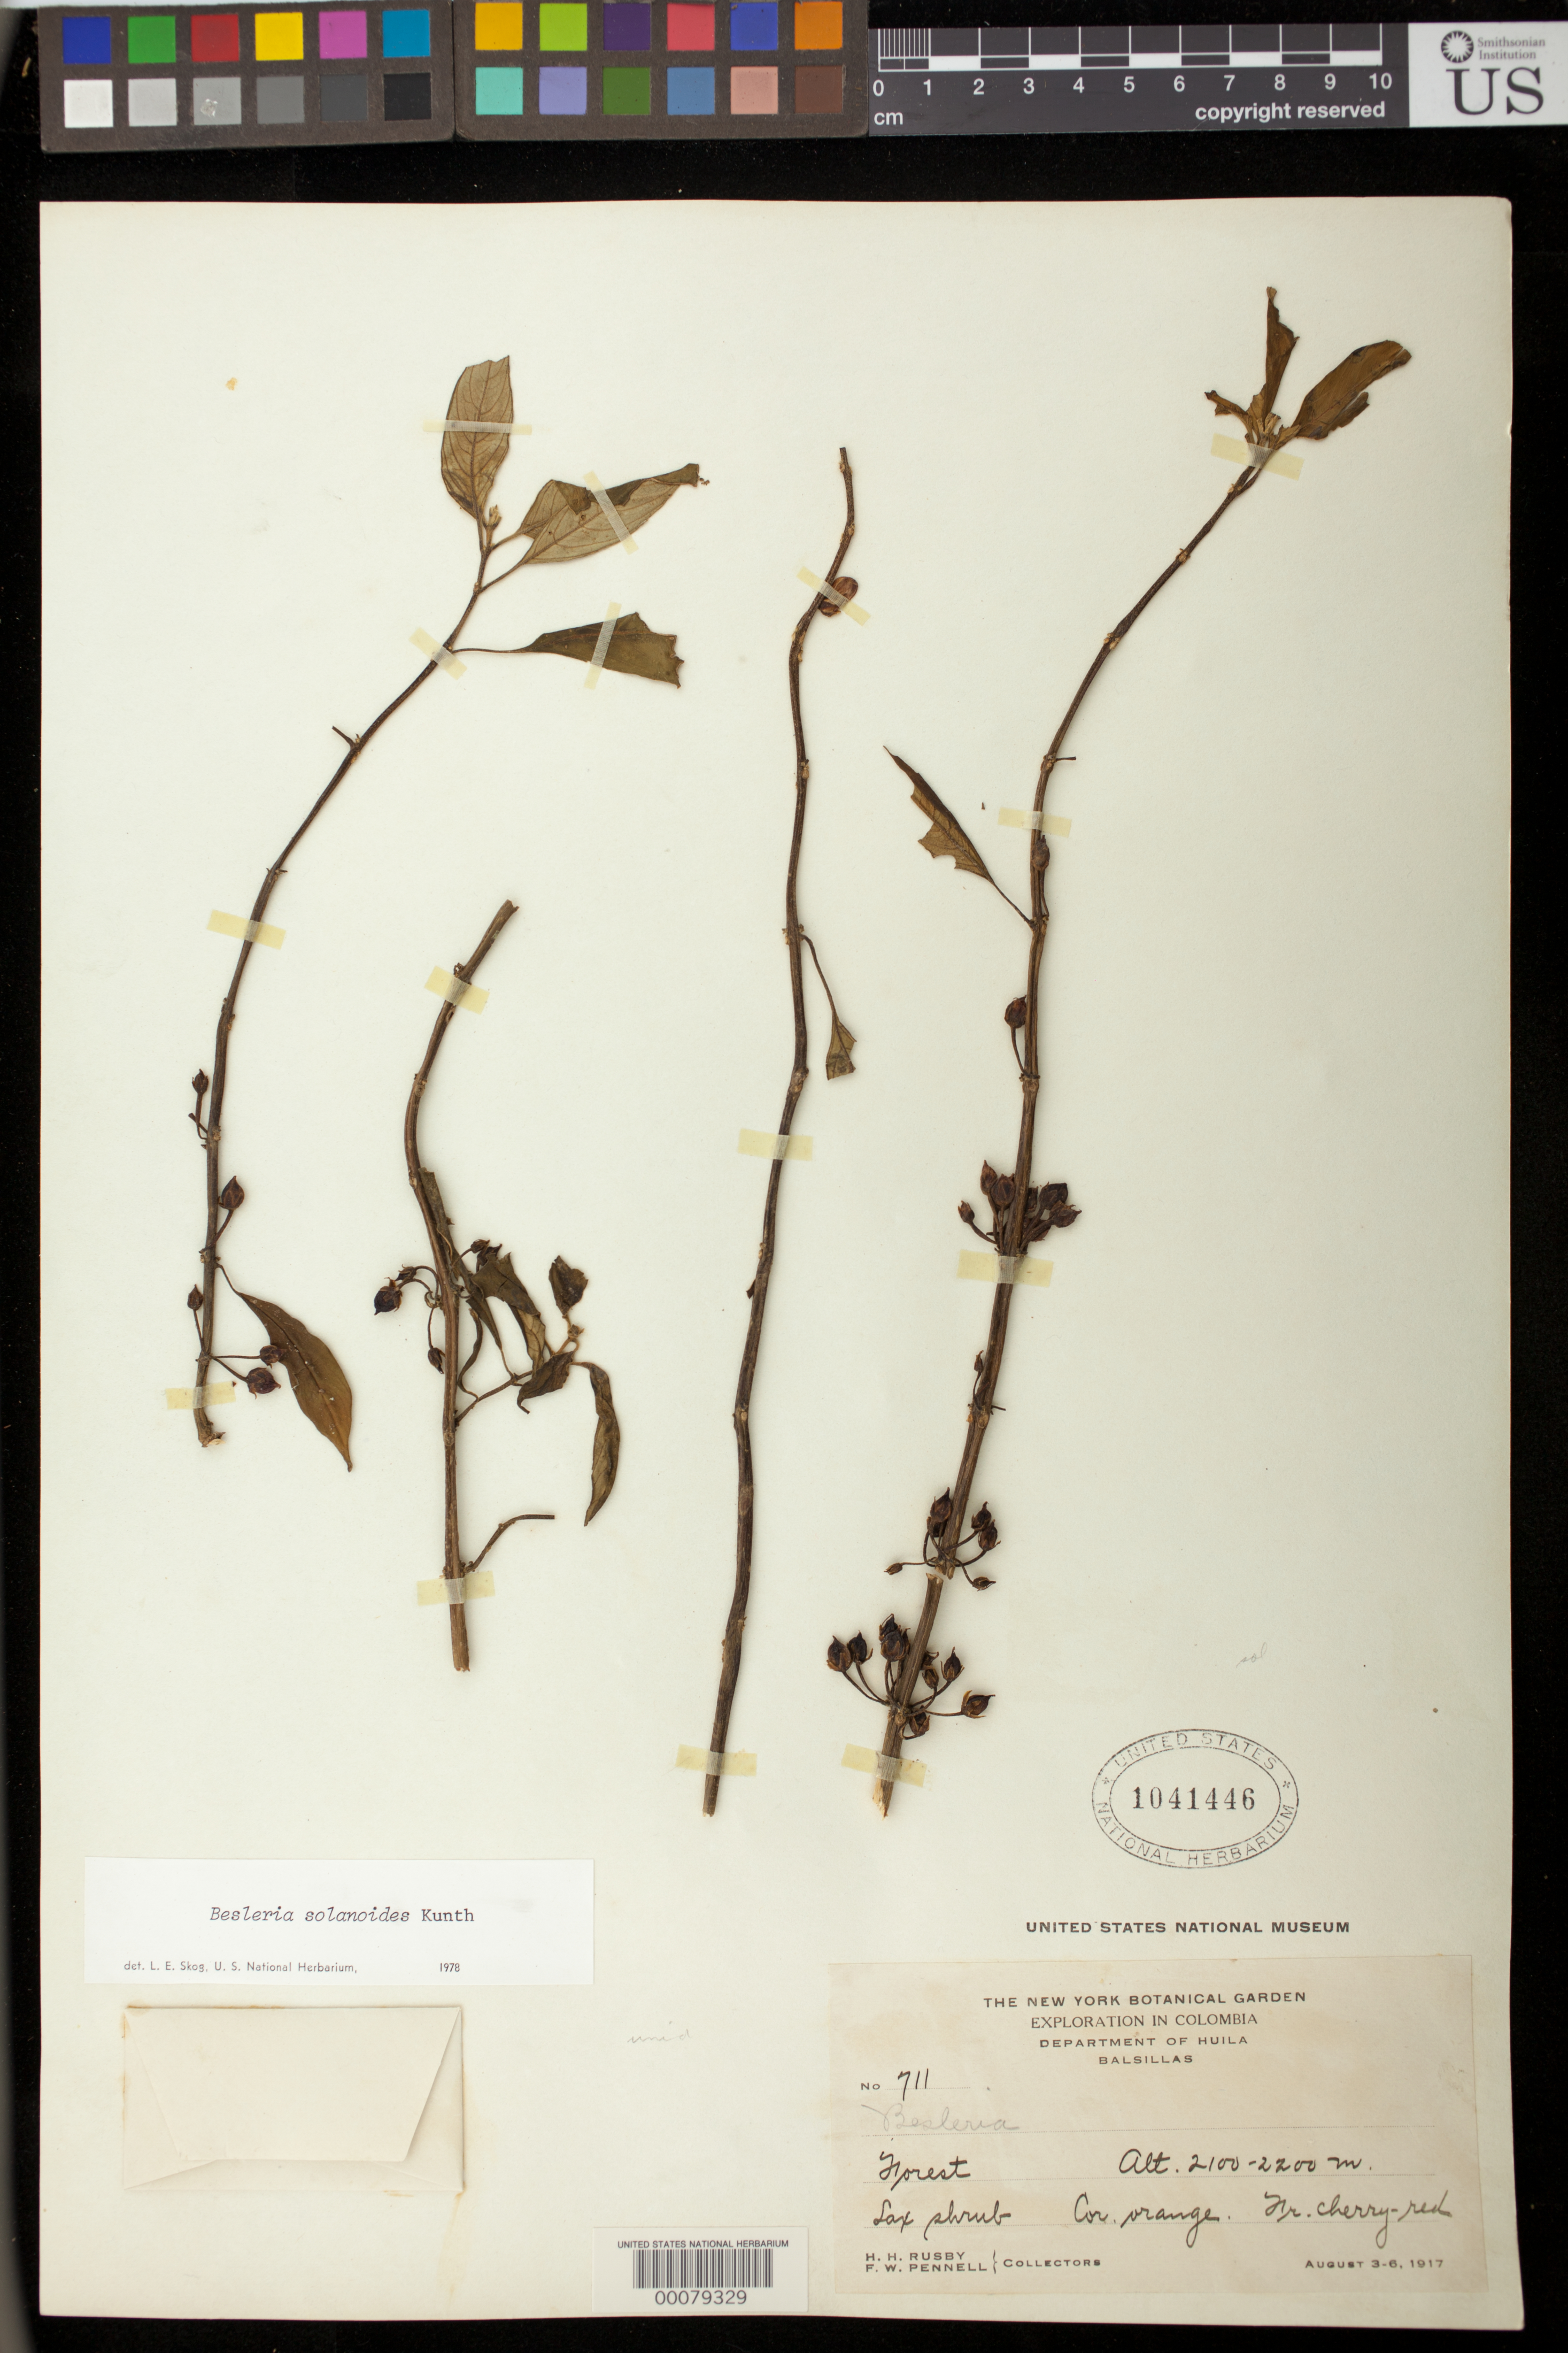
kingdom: Plantae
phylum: Tracheophyta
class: Magnoliopsida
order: Lamiales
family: Gesneriaceae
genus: Besleria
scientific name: Besleria solanoides var. solanoides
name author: Kunth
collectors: H. H. Rusby & F. W. Pennell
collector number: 711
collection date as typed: Aug 1917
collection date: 1917-08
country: Colombia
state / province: Huila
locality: Balsillas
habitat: Forest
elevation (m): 2100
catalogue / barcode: US 1041446